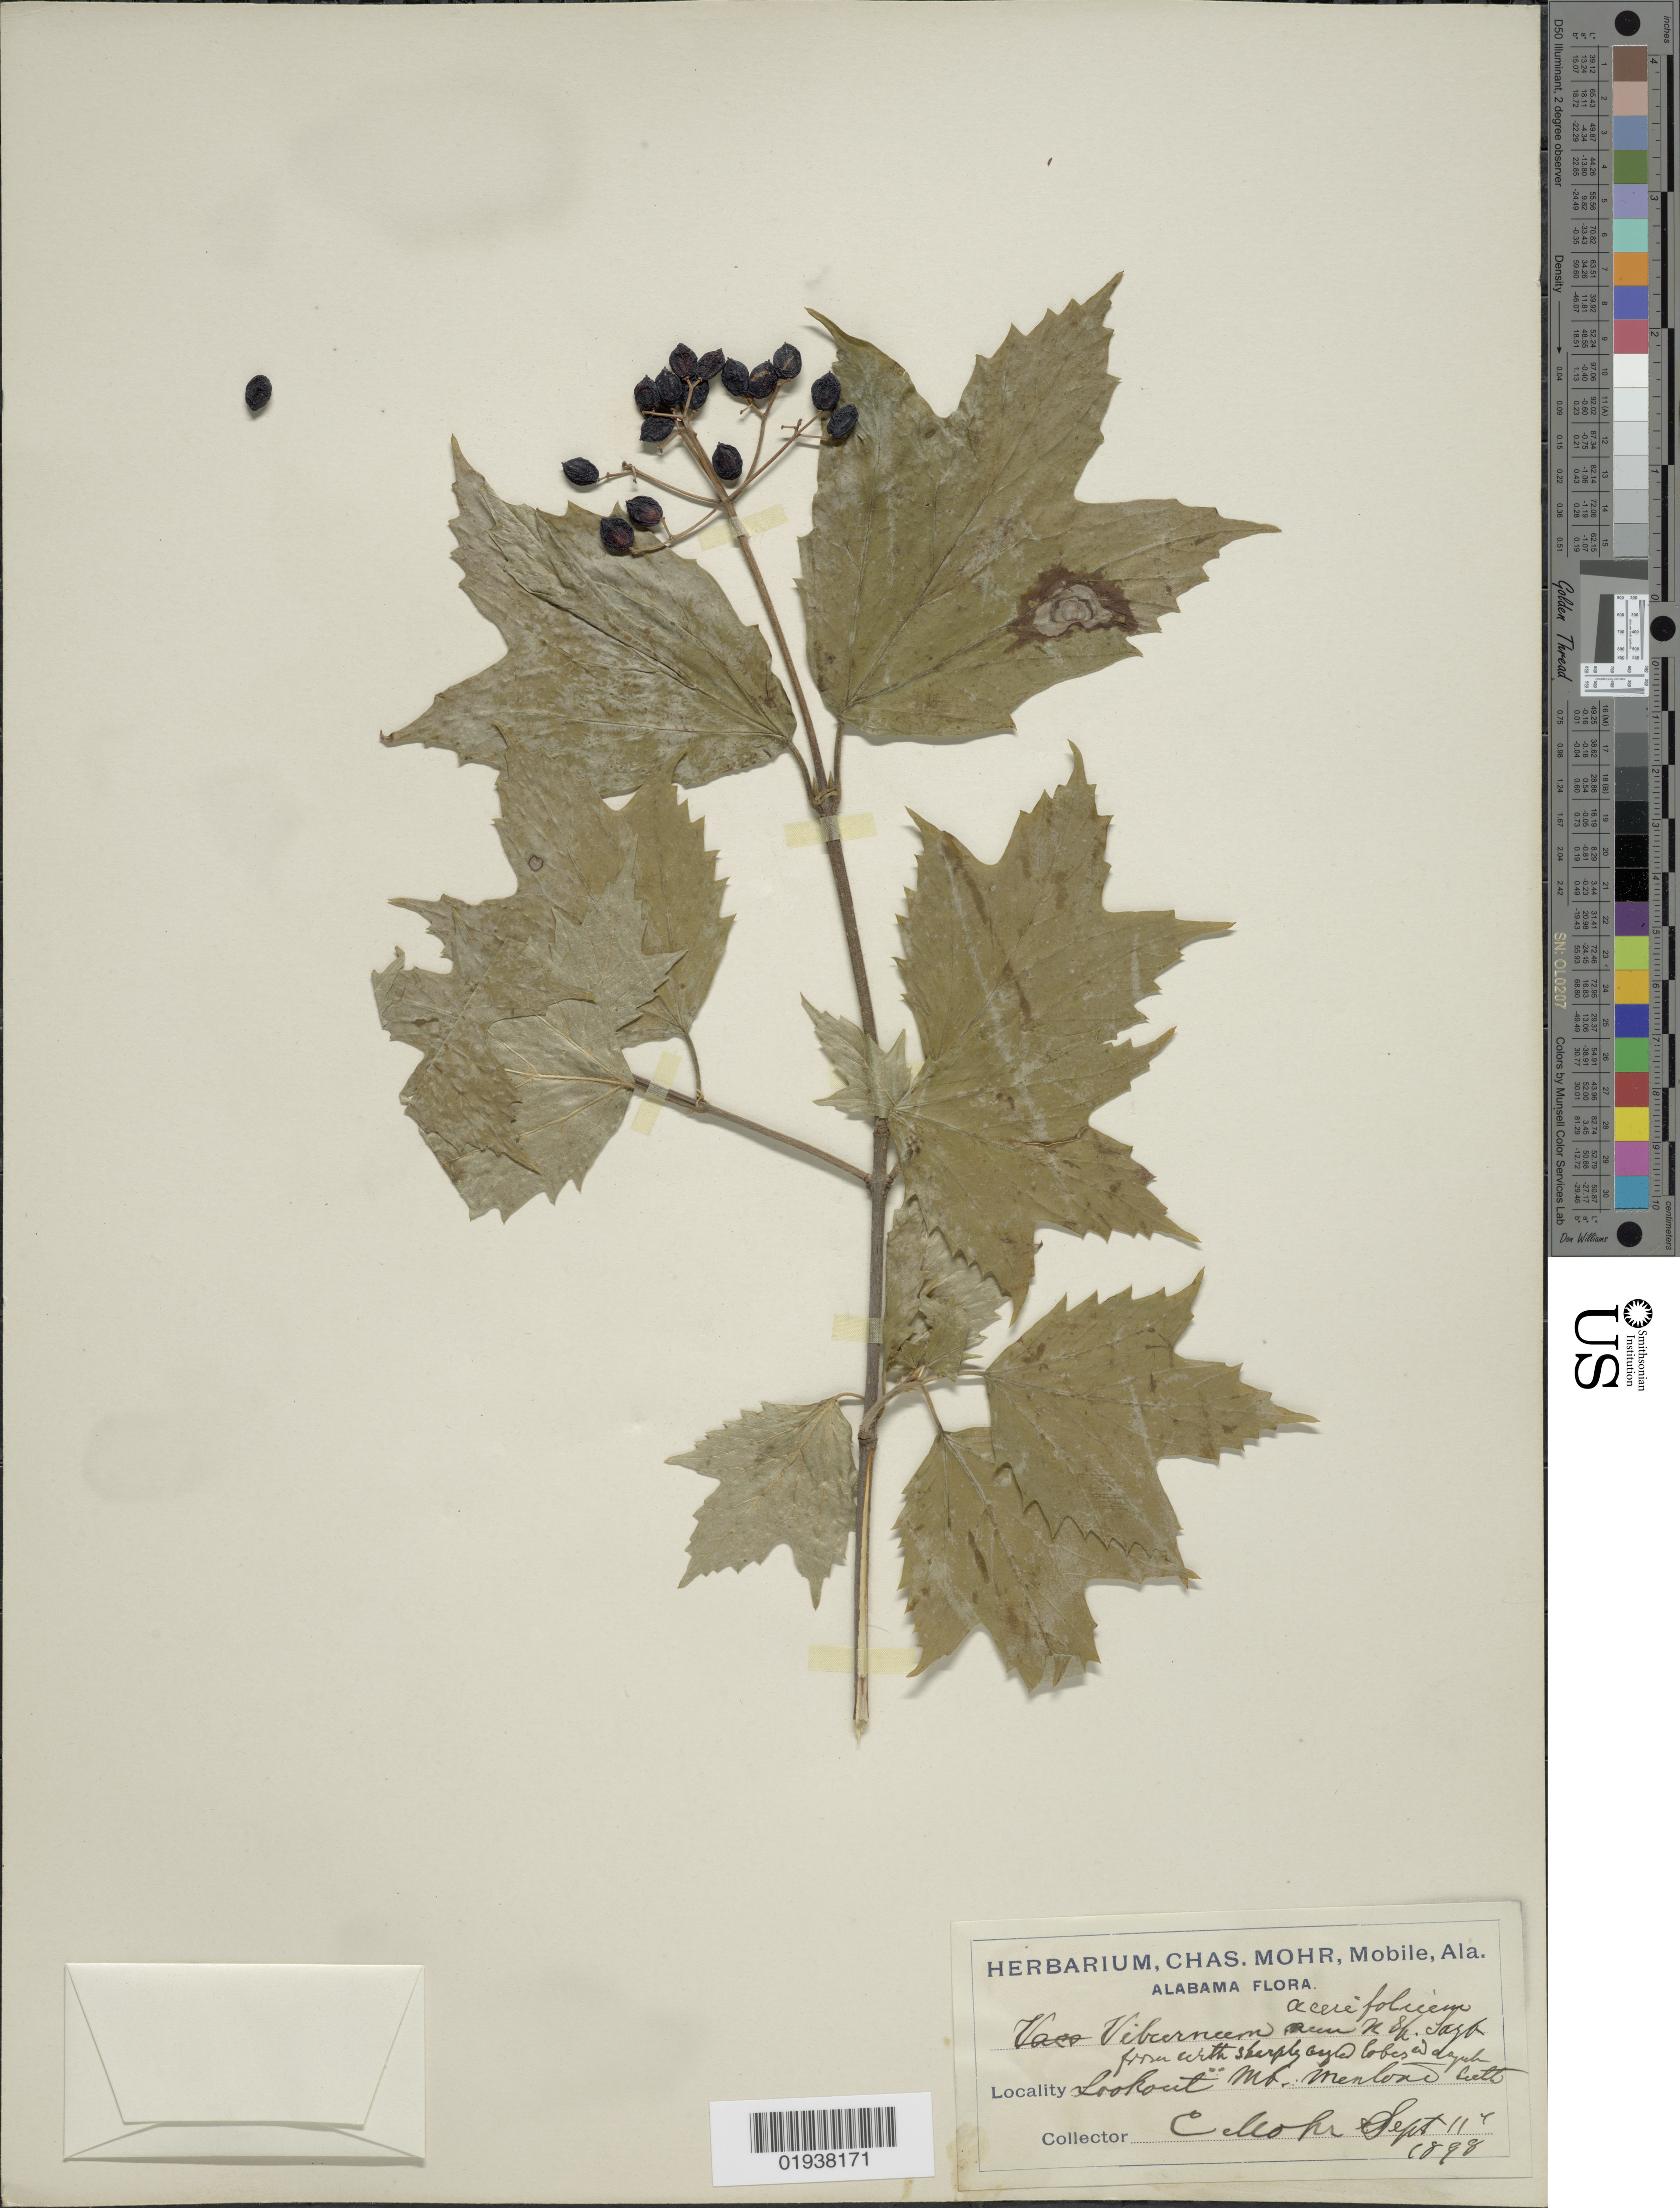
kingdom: Plantae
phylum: Tracheophyta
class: Magnoliopsida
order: Dipsacales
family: Viburnaceae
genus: Viburnum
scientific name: Viburnum acerifolium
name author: L.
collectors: Mohr, C. T. (herbarium)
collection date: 1898-09-11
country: United States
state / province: Alabama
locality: Lookout Mt. Mentone Litt.